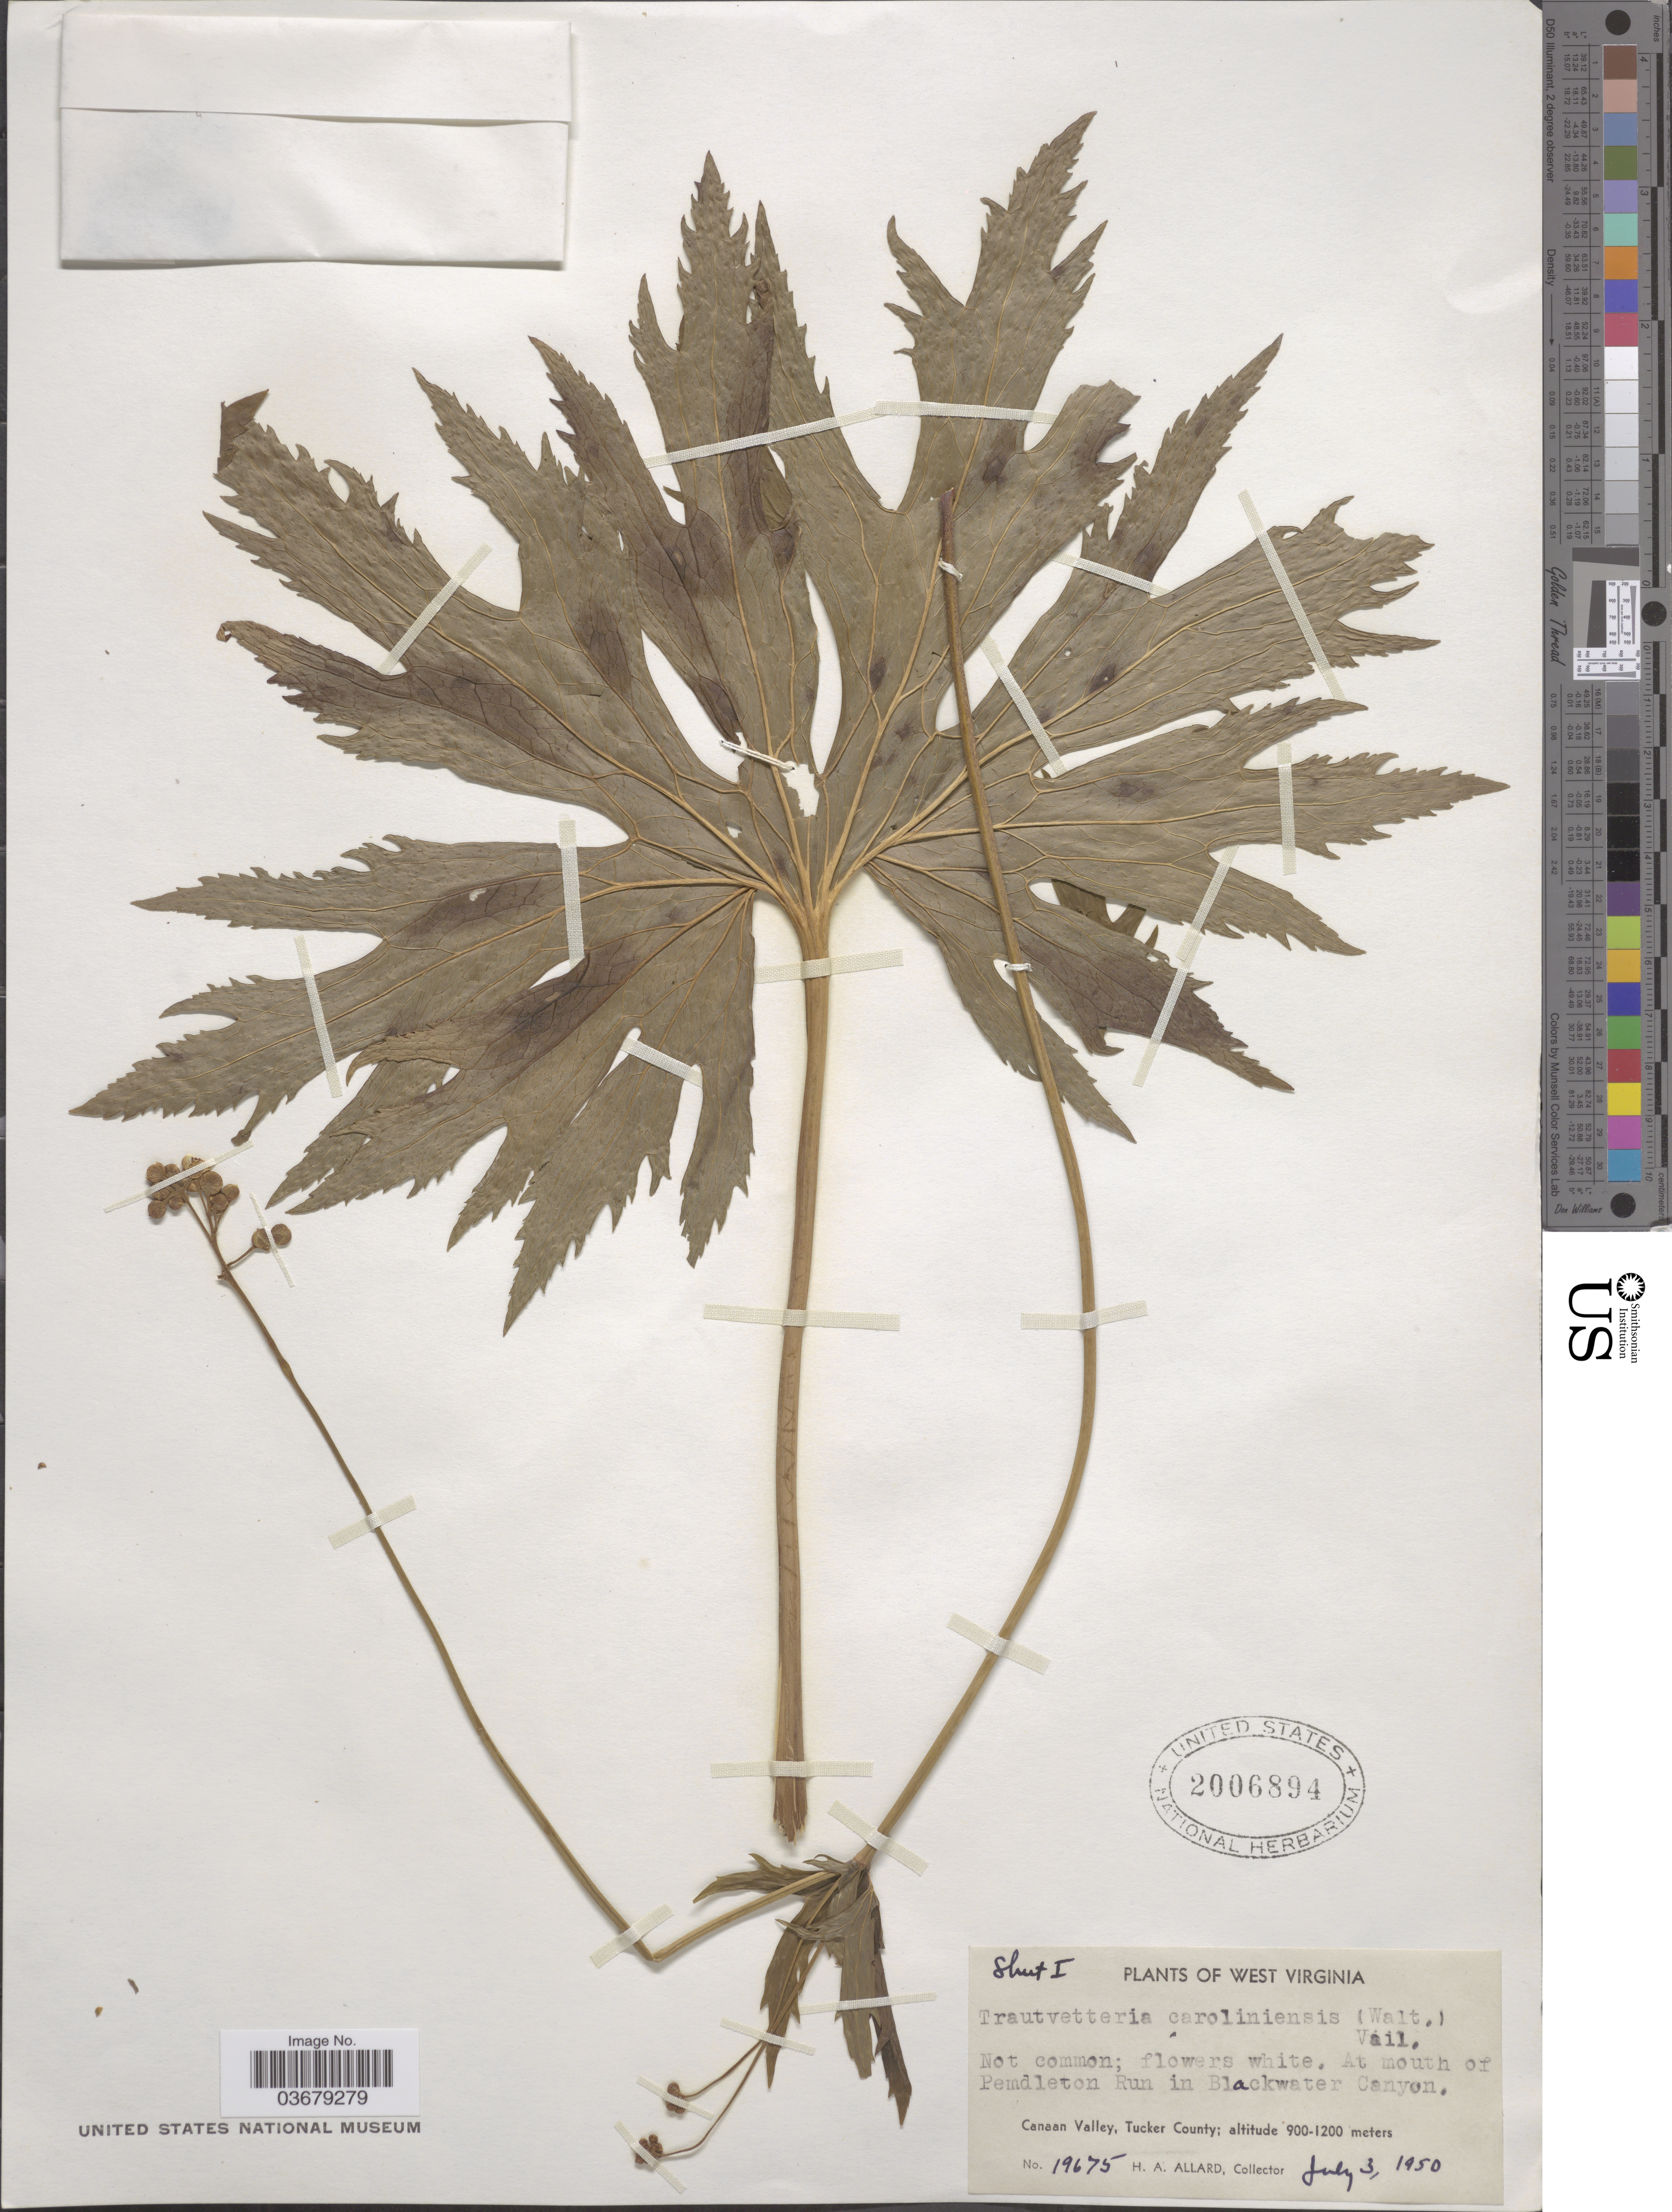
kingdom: Plantae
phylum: Tracheophyta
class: Magnoliopsida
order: Ranunculales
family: Ranunculaceae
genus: Trautvetteria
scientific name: Trautvetteria caroliniensis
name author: (Walter) Vail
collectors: H. A. Allard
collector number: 19675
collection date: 1950-07-03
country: United States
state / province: West Virginia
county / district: Tucker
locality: At mouth of Pendleton Run in Blackwater Canyon. Canaan Valley, Tucker County.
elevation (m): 900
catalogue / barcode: US 2006894